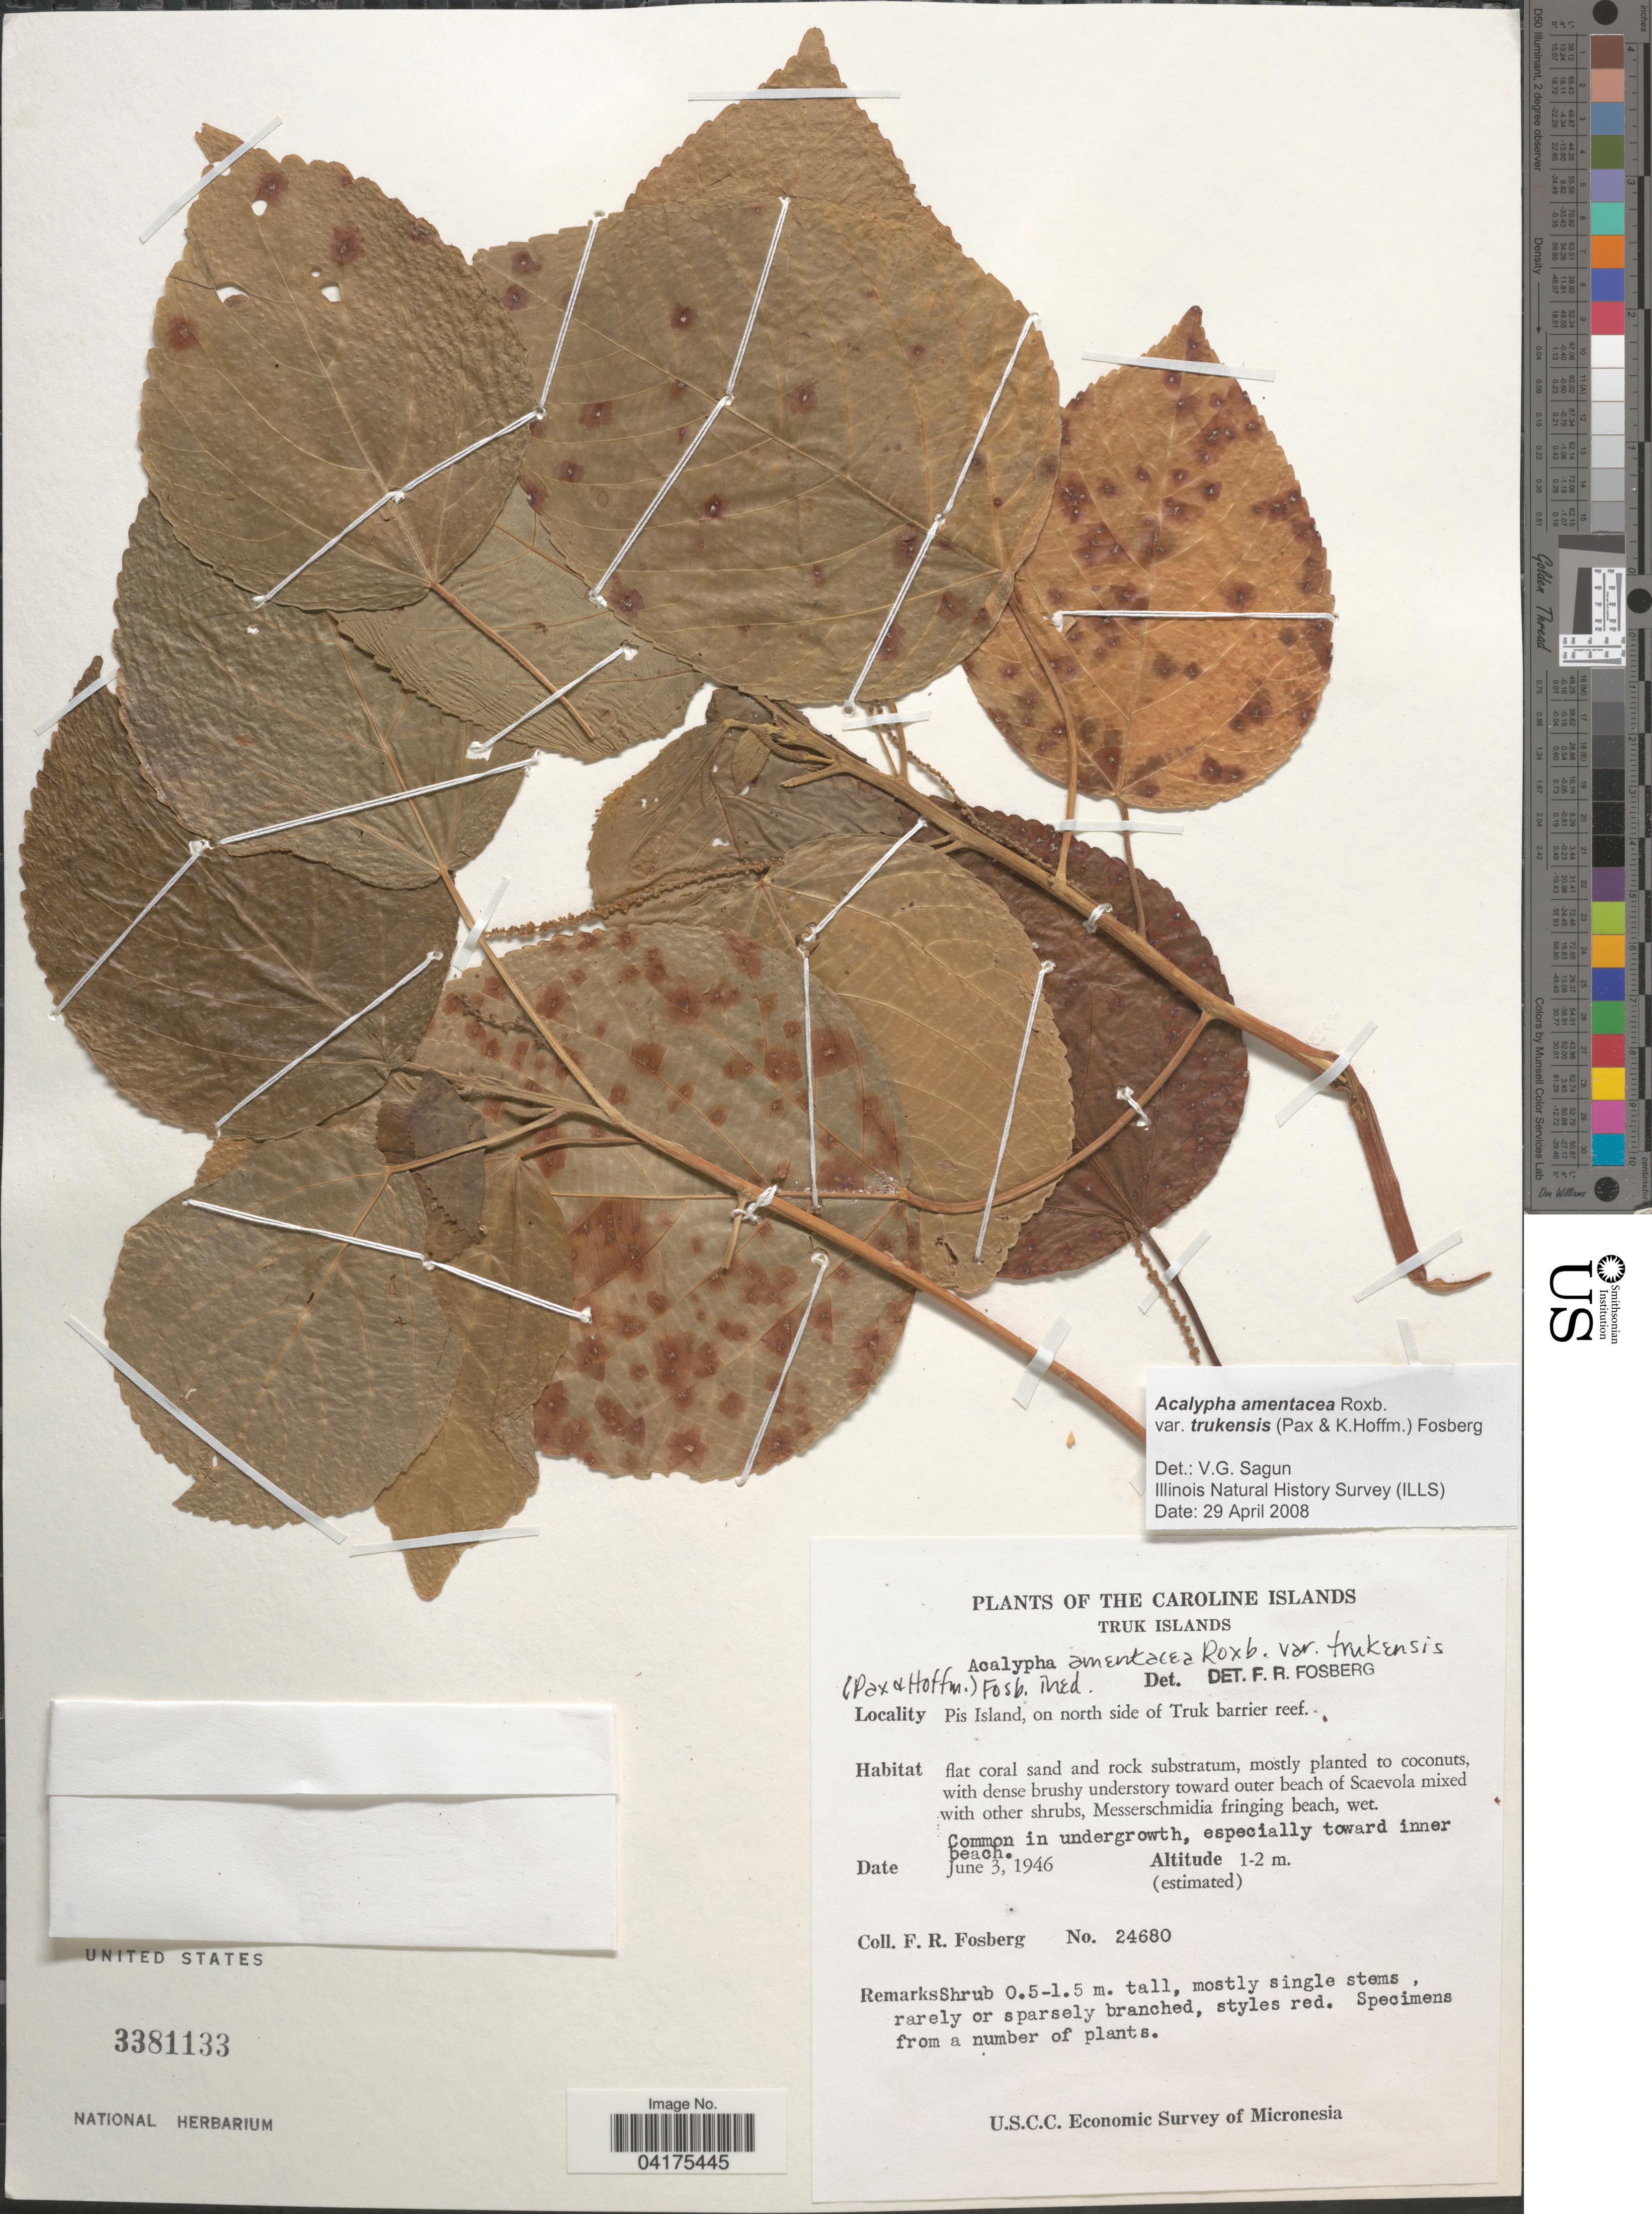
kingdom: Plantae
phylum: Tracheophyta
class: Magnoliopsida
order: Malpighiales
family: Euphorbiaceae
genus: Acalypha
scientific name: Acalypha amentacea var. trukensis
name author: (Pax & Hoffm.) Fosberg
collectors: F. R. Fosberg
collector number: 24680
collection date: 1946-06-03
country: Micronesia, Federated States of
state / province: Truk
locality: The Caroline Islands. Pis Island, on north side of Truk barrier reef. U.S.C.C. Economic Survey of Micronesia.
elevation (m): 1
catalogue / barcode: US 3381133